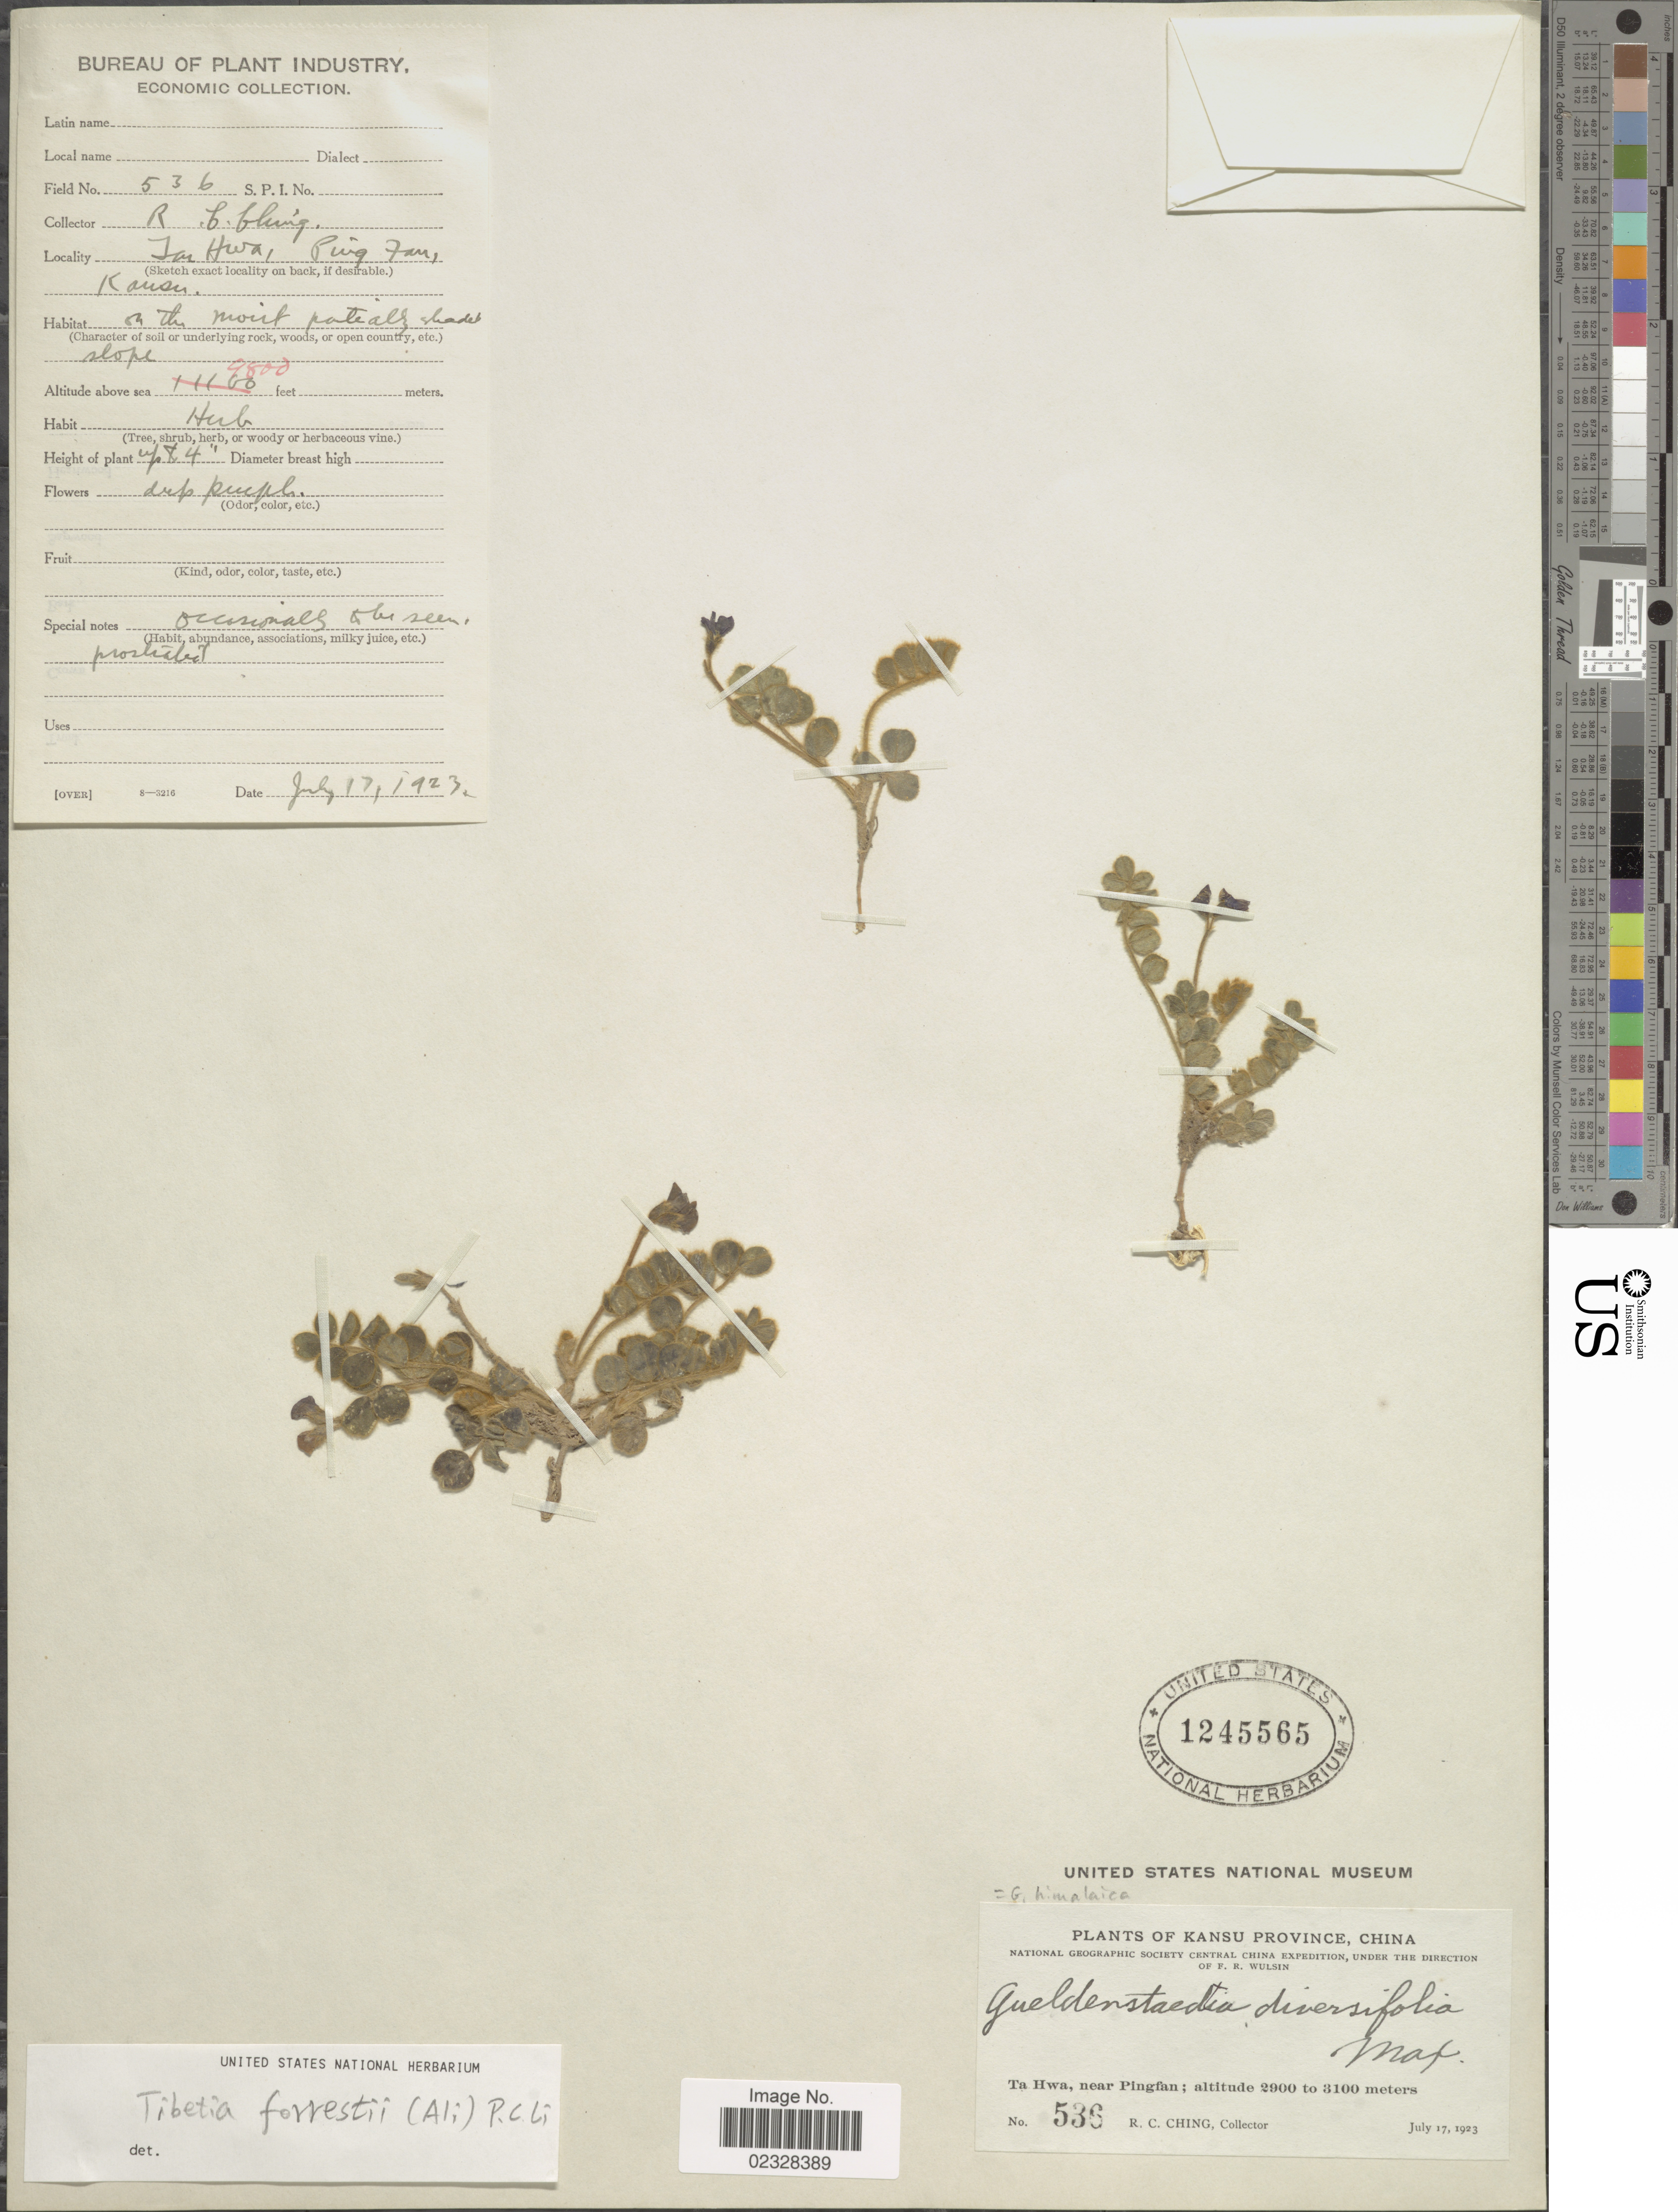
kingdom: Plantae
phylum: Tracheophyta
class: Magnoliopsida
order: Fabales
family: Fabaceae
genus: Tibetia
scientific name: Tibetia forrestii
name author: (Ali) P.C. Li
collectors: R. C. Ching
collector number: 536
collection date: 1923-07-17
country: China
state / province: Gansu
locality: Ta Hwa, near Ping Fan, Kansu, Province.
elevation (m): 2987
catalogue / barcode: US 1245565